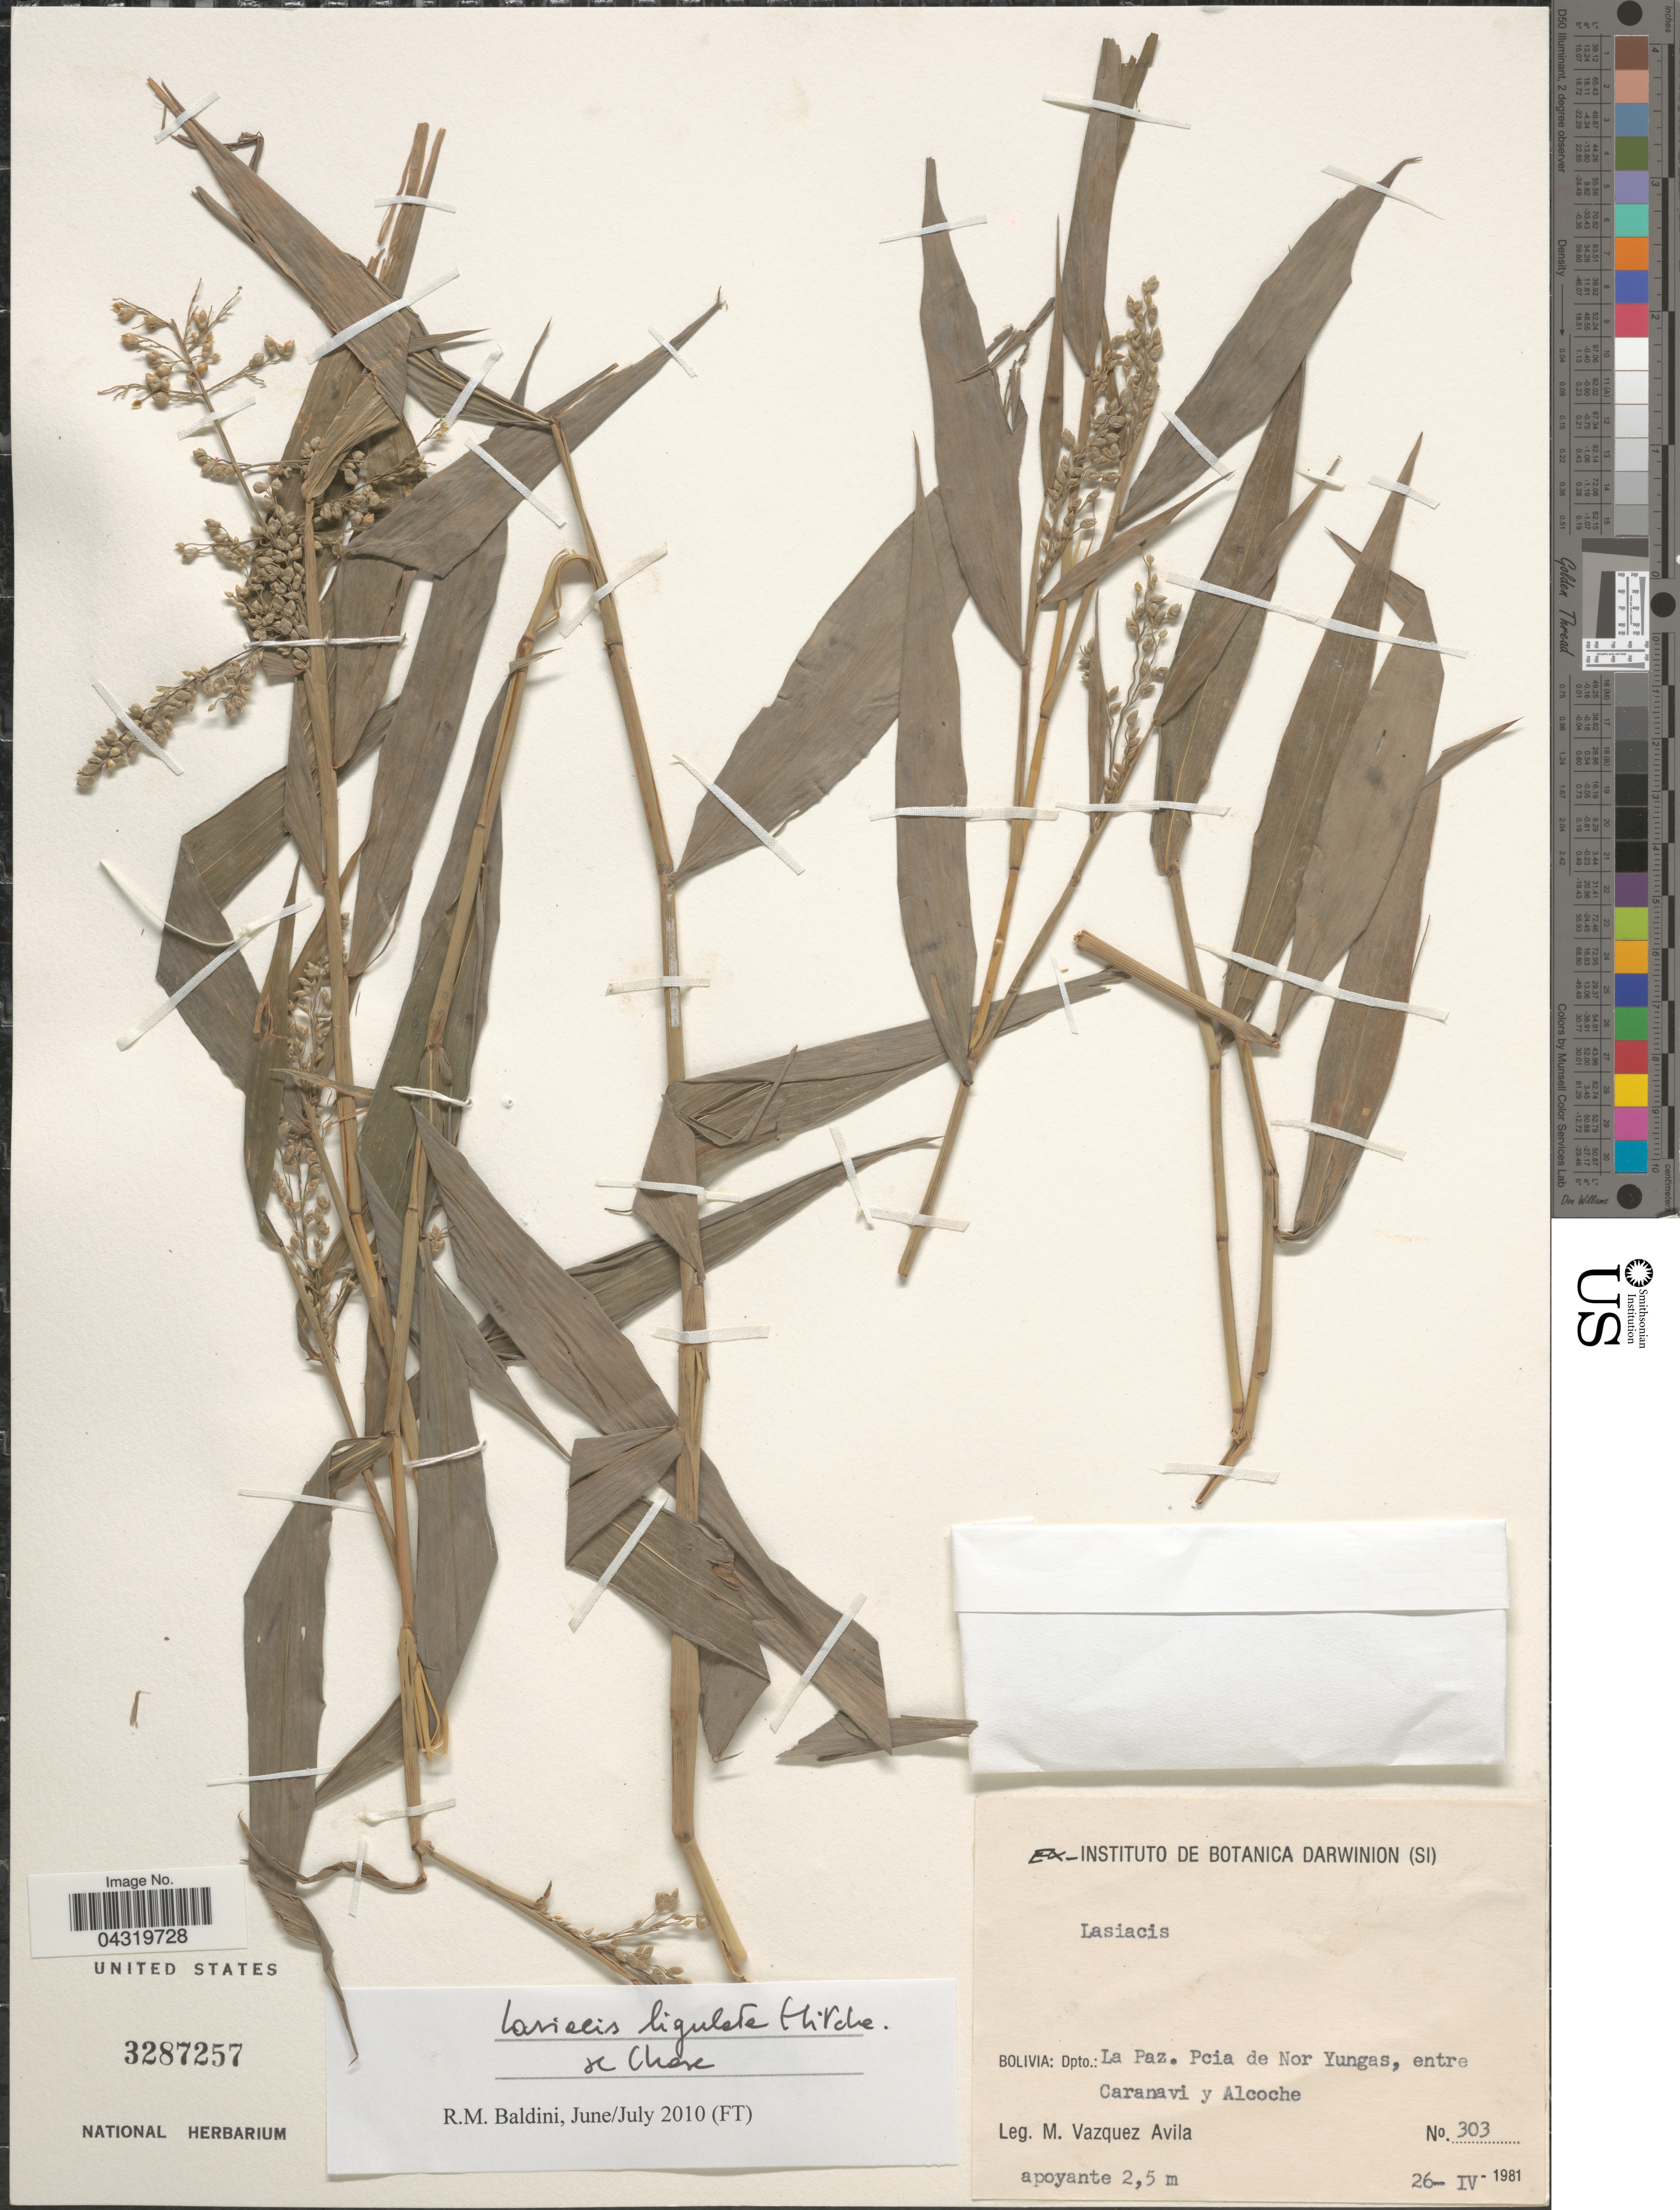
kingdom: Plantae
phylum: Tracheophyta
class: Liliopsida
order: Poales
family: Poaceae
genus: Lasiacis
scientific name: Lasiacis ligulata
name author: Hitchc. & Chase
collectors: M. D. Vázquez A.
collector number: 303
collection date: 1981-04-26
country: Bolivia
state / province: La Paz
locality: Dpto. La Paz, Pcia de Nor Yungas, entre Caranavi y Alcoche.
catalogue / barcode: US 3287257